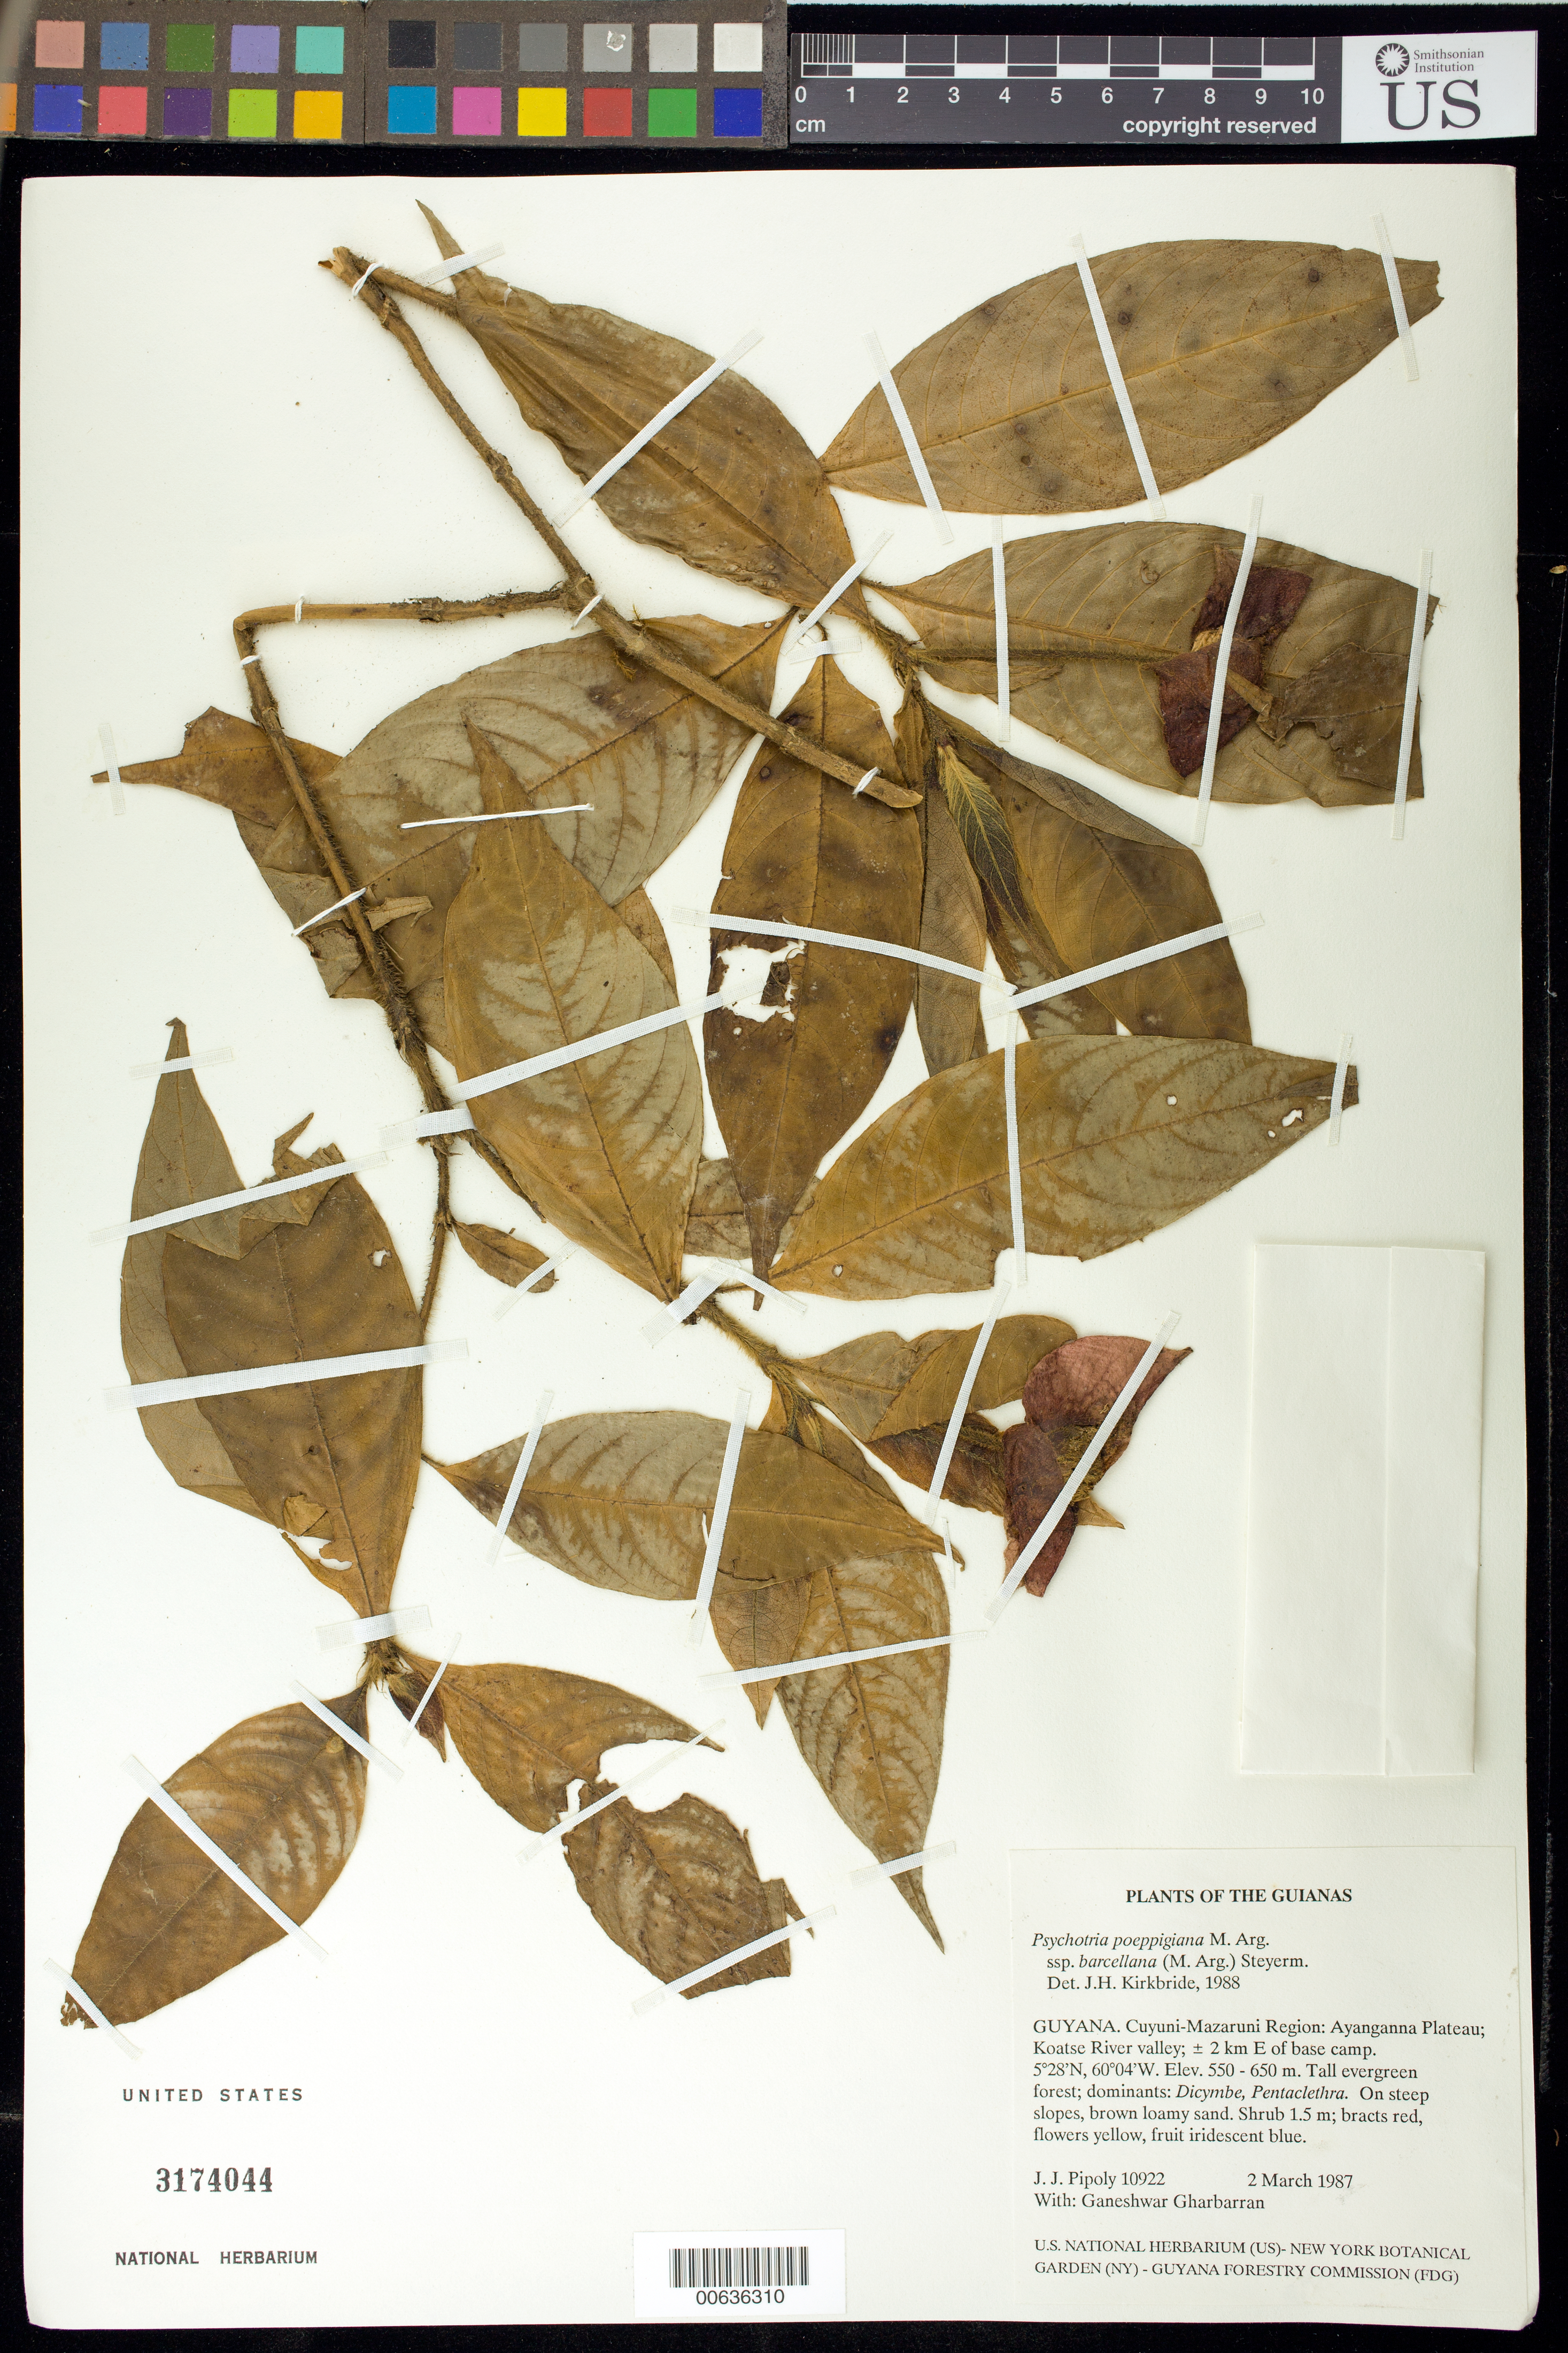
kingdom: Plantae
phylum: Tracheophyta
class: Magnoliopsida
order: Gentianales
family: Rubiaceae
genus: Palicourea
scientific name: Palicourea tomentosa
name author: (Aubl.) Borhidi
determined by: Kirkbride, J. H., Jr.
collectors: J. J. Pipoly & G. Gharbarran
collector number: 10922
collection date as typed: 2 March 1987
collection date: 1987-03-02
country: Guyana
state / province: Cuyuni-Mazaruni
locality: Ayanganna Plateau; Koatse River valley; ± 2 km E of base camp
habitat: Tall evergreen forest; dominants: Dicymbe, Pentaclethra. On steep slopes, brown loamy sand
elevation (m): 550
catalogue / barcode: US 3174044